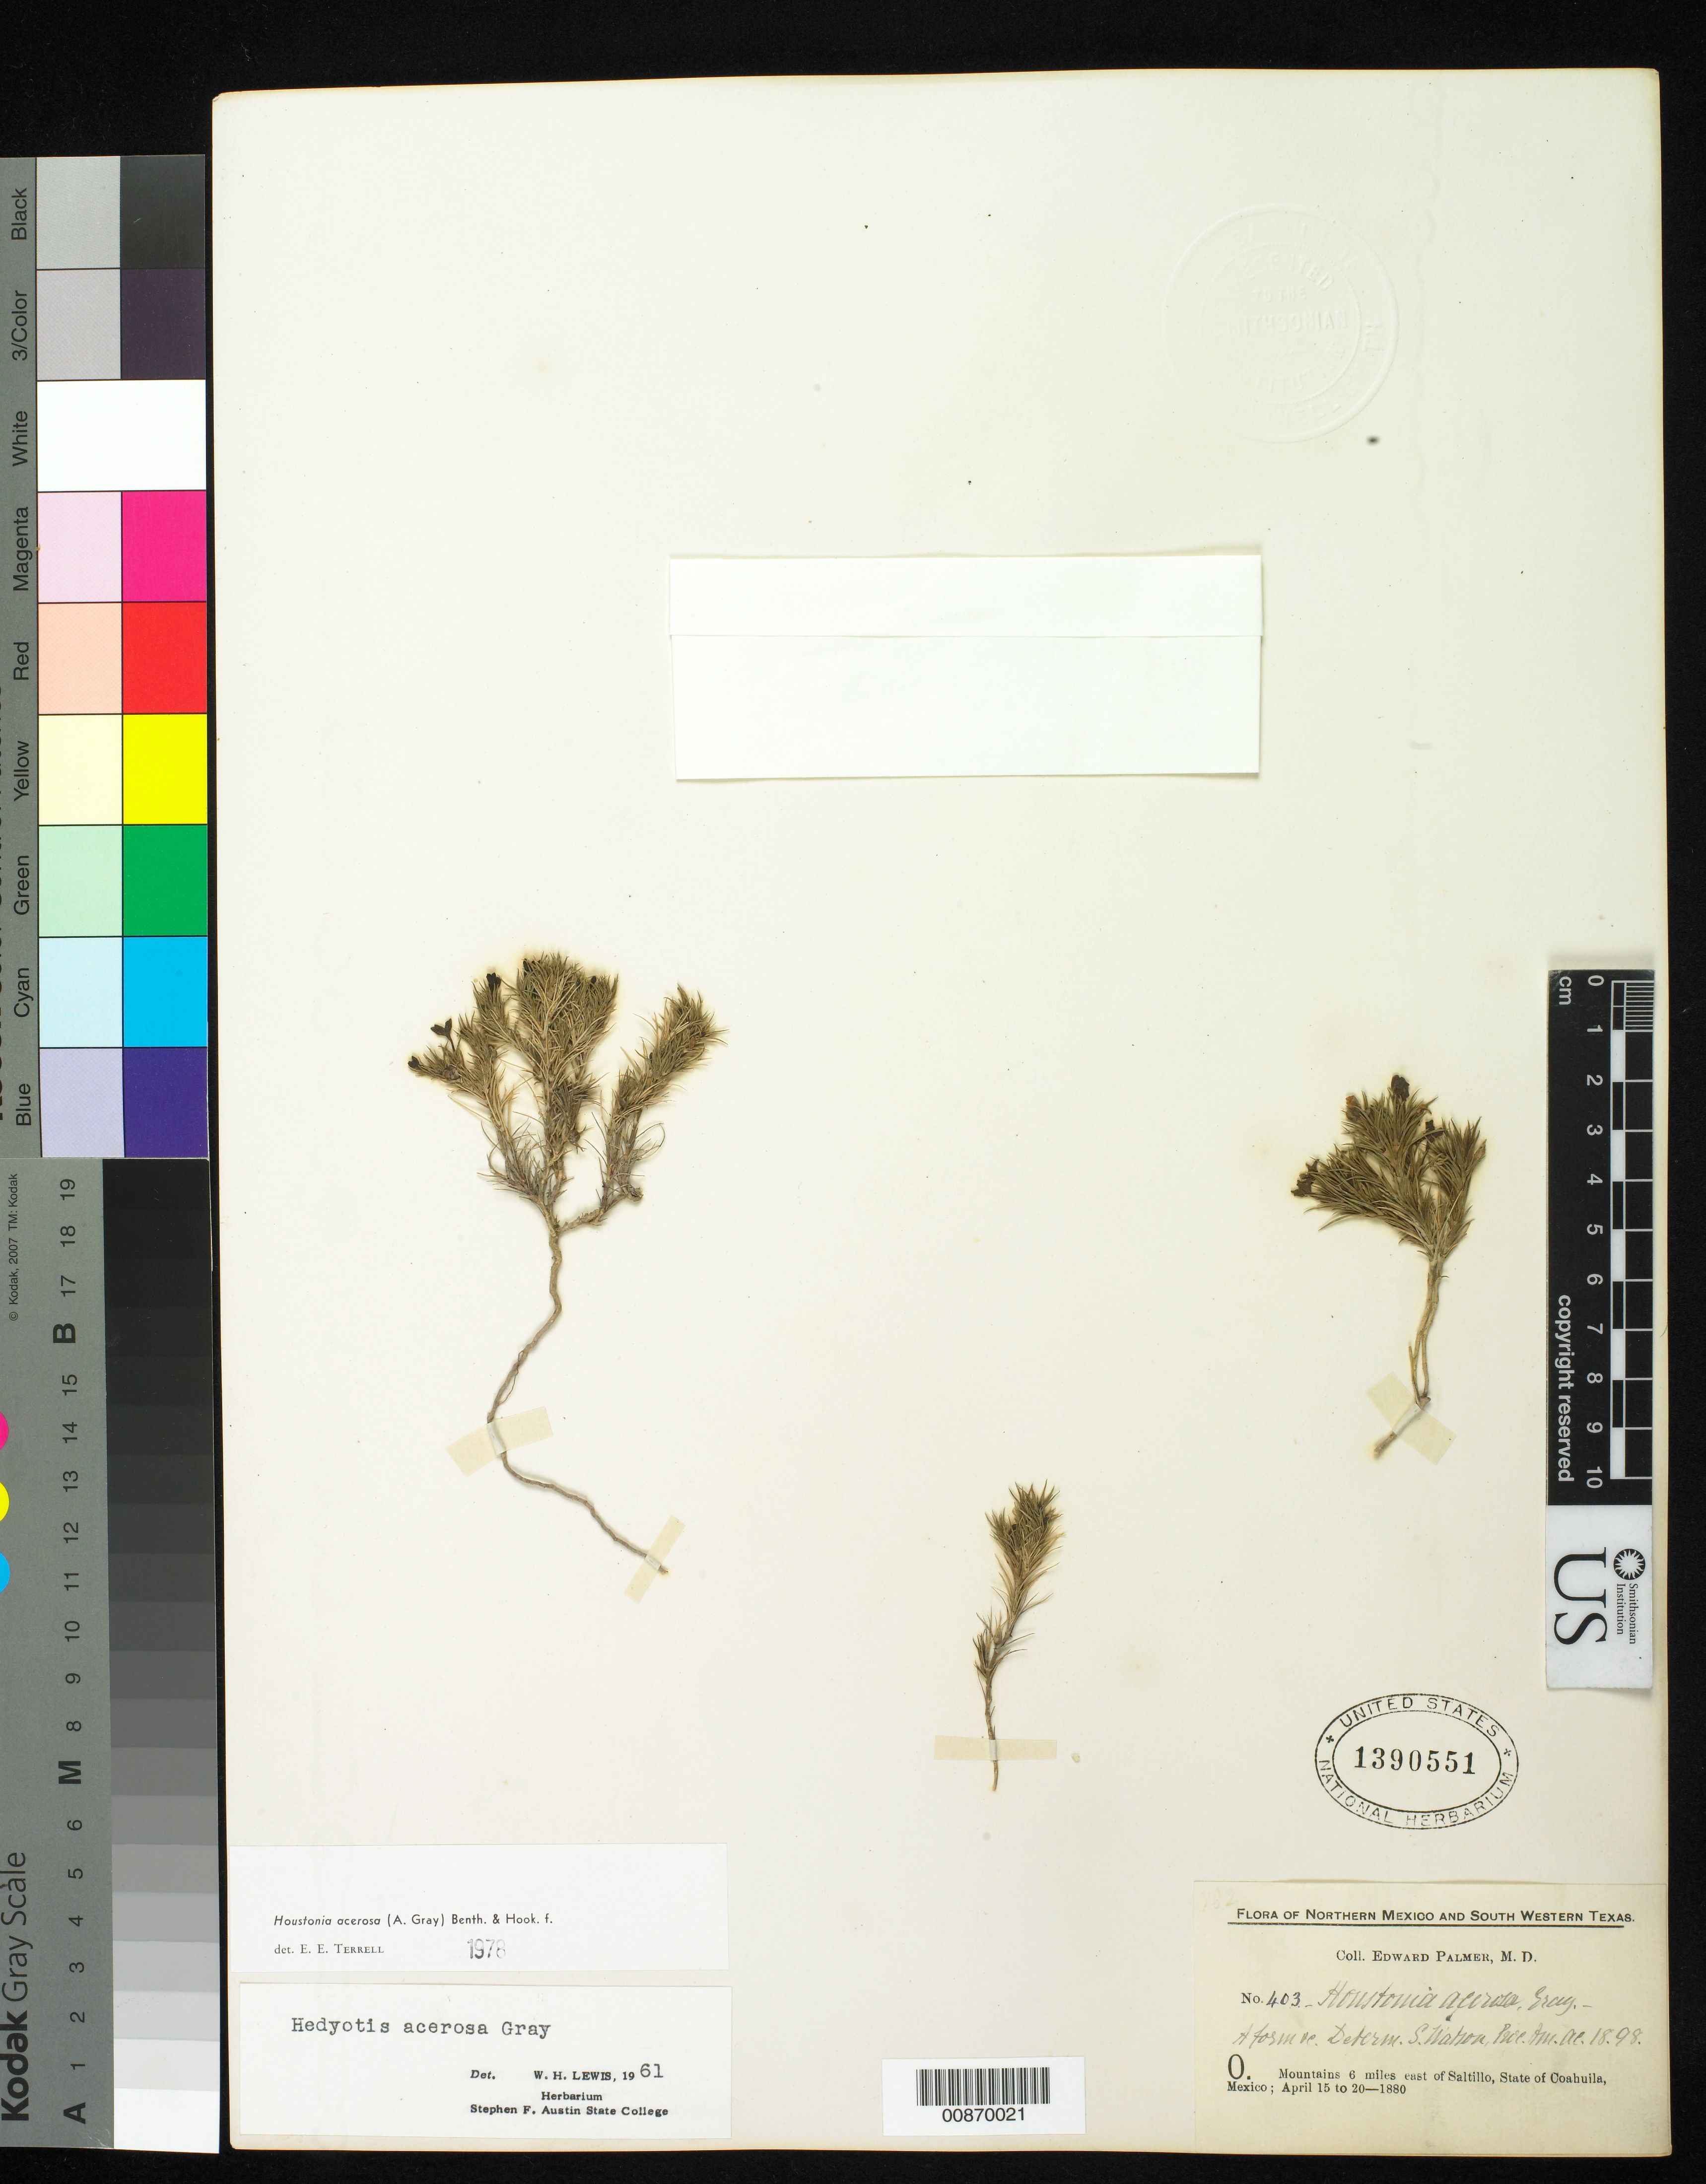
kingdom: Plantae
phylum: Tracheophyta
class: Magnoliopsida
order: Gentianales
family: Rubiaceae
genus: Houstonia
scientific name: Houstonia acerosa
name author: (A. Gray) Benth. & Hook. f.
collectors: E. Palmer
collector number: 403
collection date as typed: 15 Apr 1880 to 20 Apr 1880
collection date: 1880-04-15/1880-04-20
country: Mexico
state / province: Coahuila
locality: O. Mountains 6 miles east of Saltillo, Coahuila.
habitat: Mountains.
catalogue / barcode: US 1390551